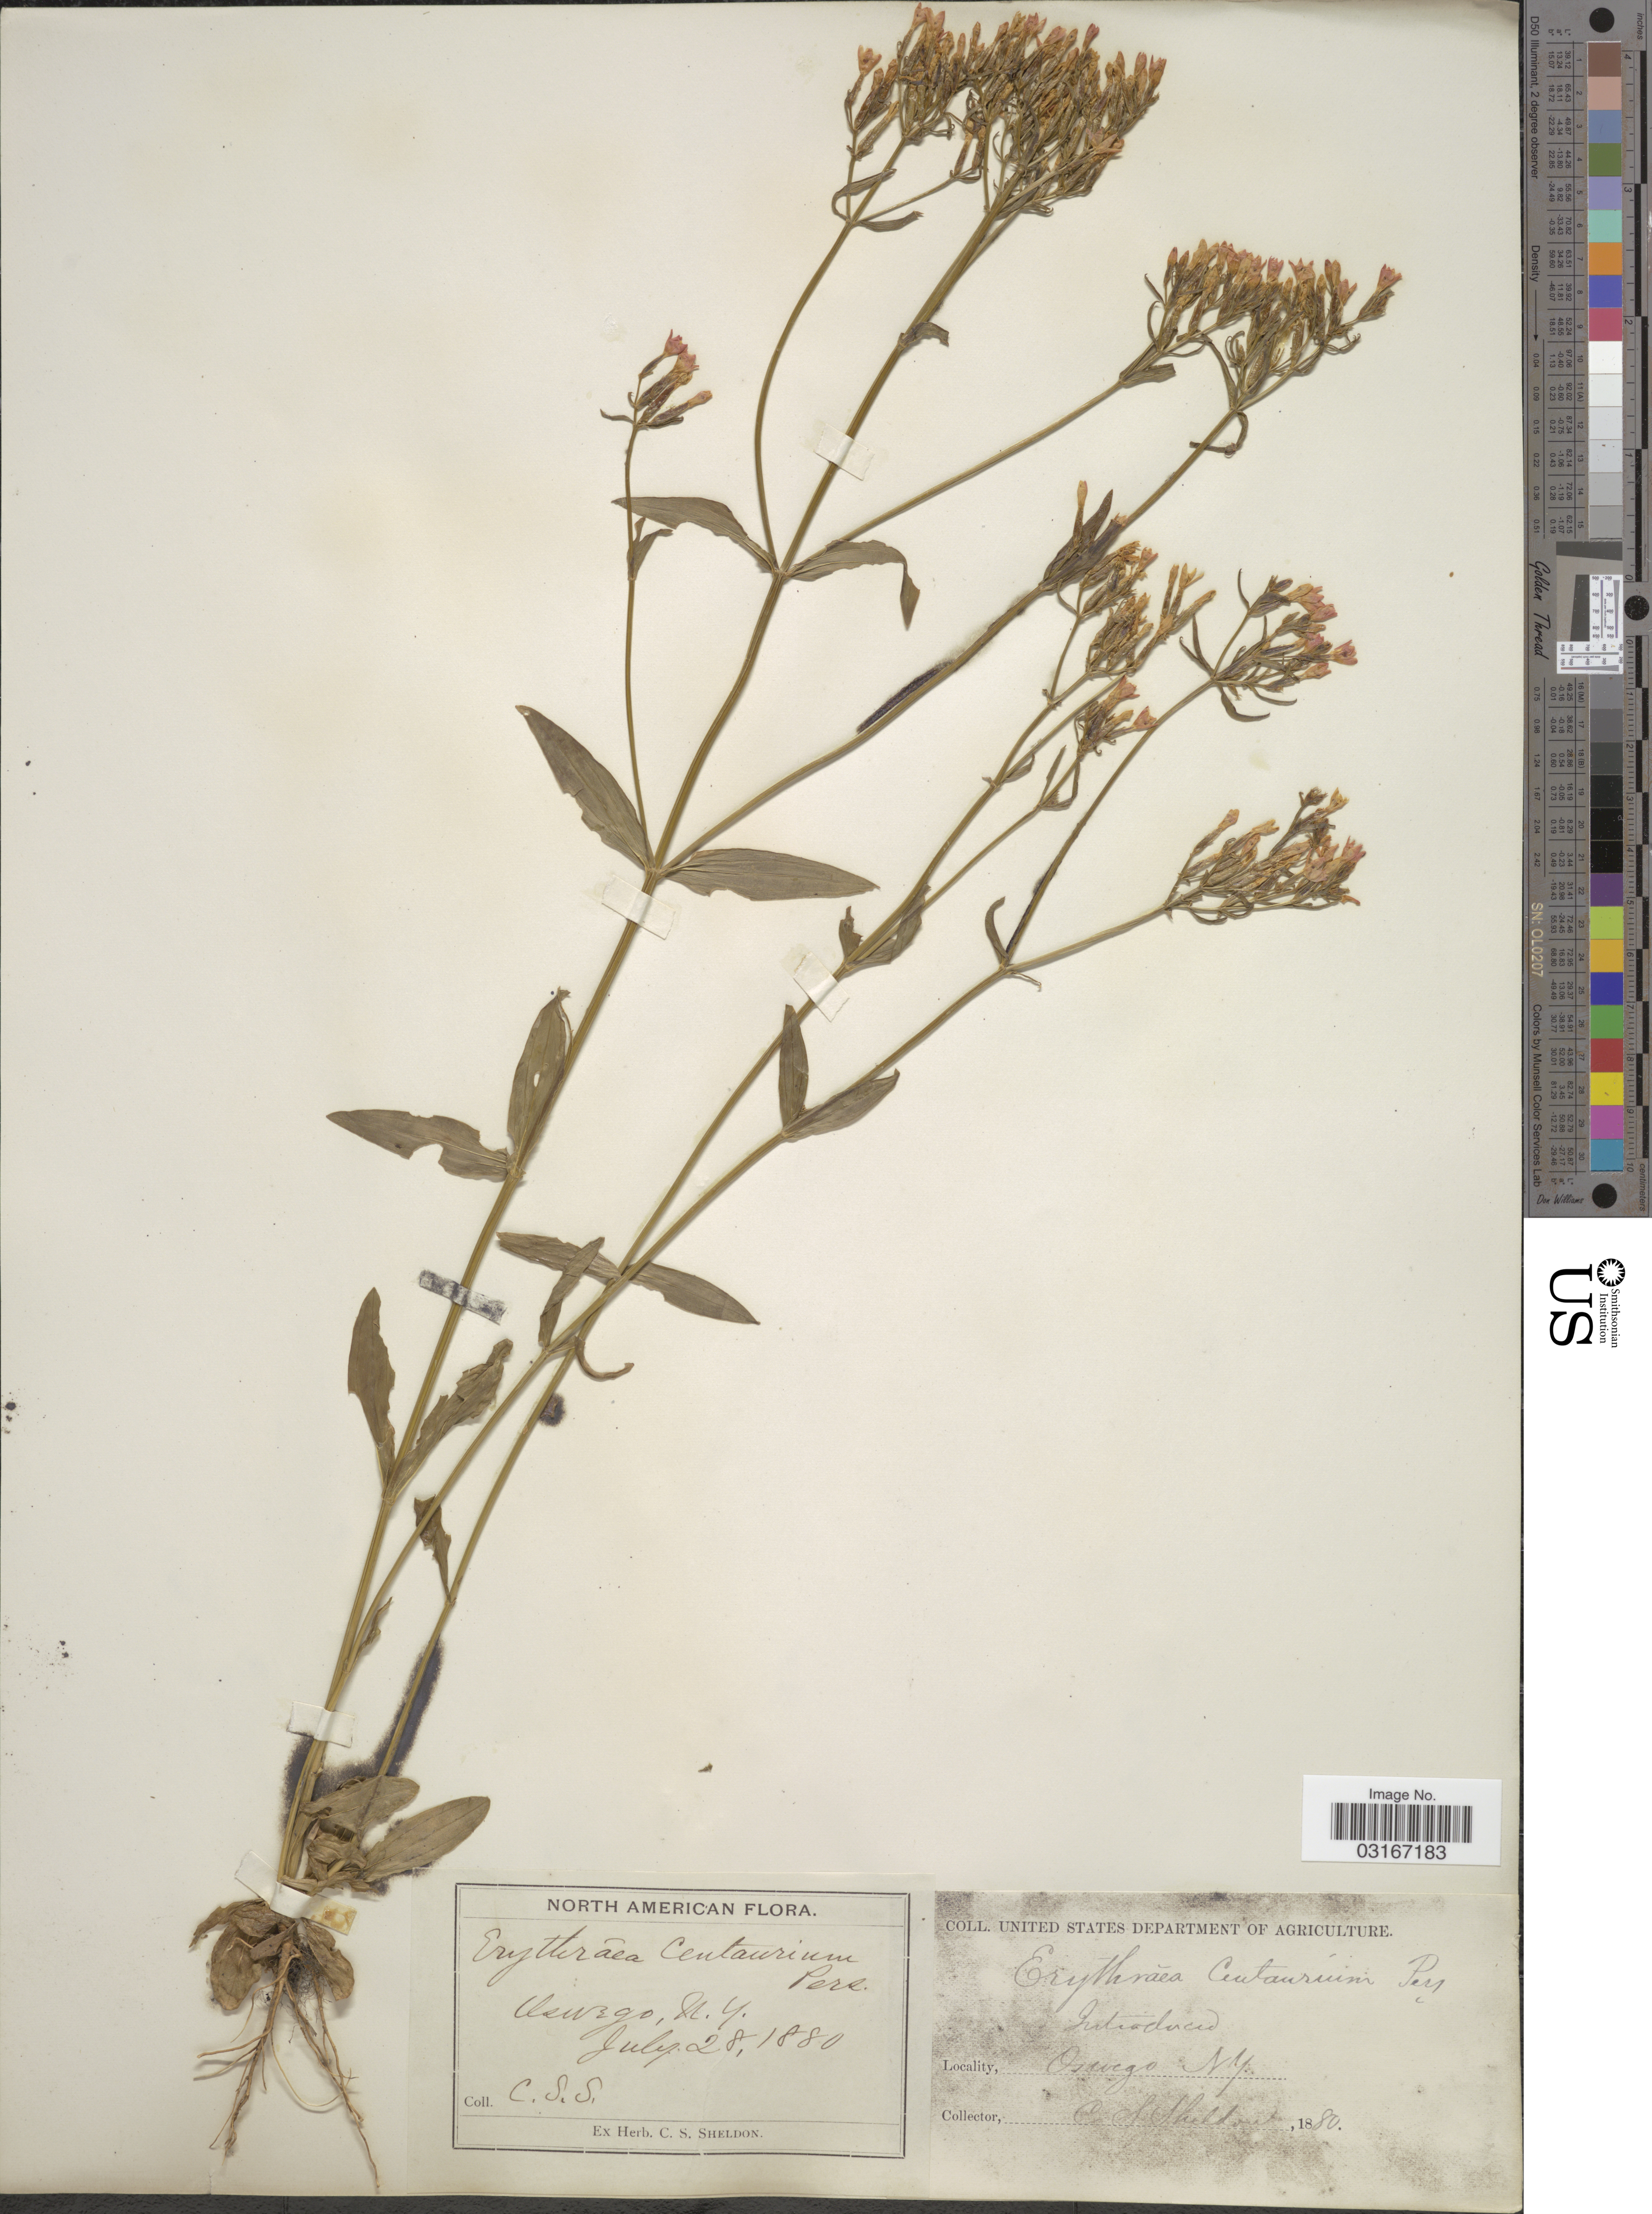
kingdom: Plantae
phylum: Tracheophyta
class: Magnoliopsida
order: Gentianales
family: Gentianaceae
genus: Centaurium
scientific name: Centaurium spicatum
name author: (L.) Fritsch ex Janch.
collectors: C. S. Sheldon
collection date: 1880-07-28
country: United States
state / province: New York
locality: Oswego.